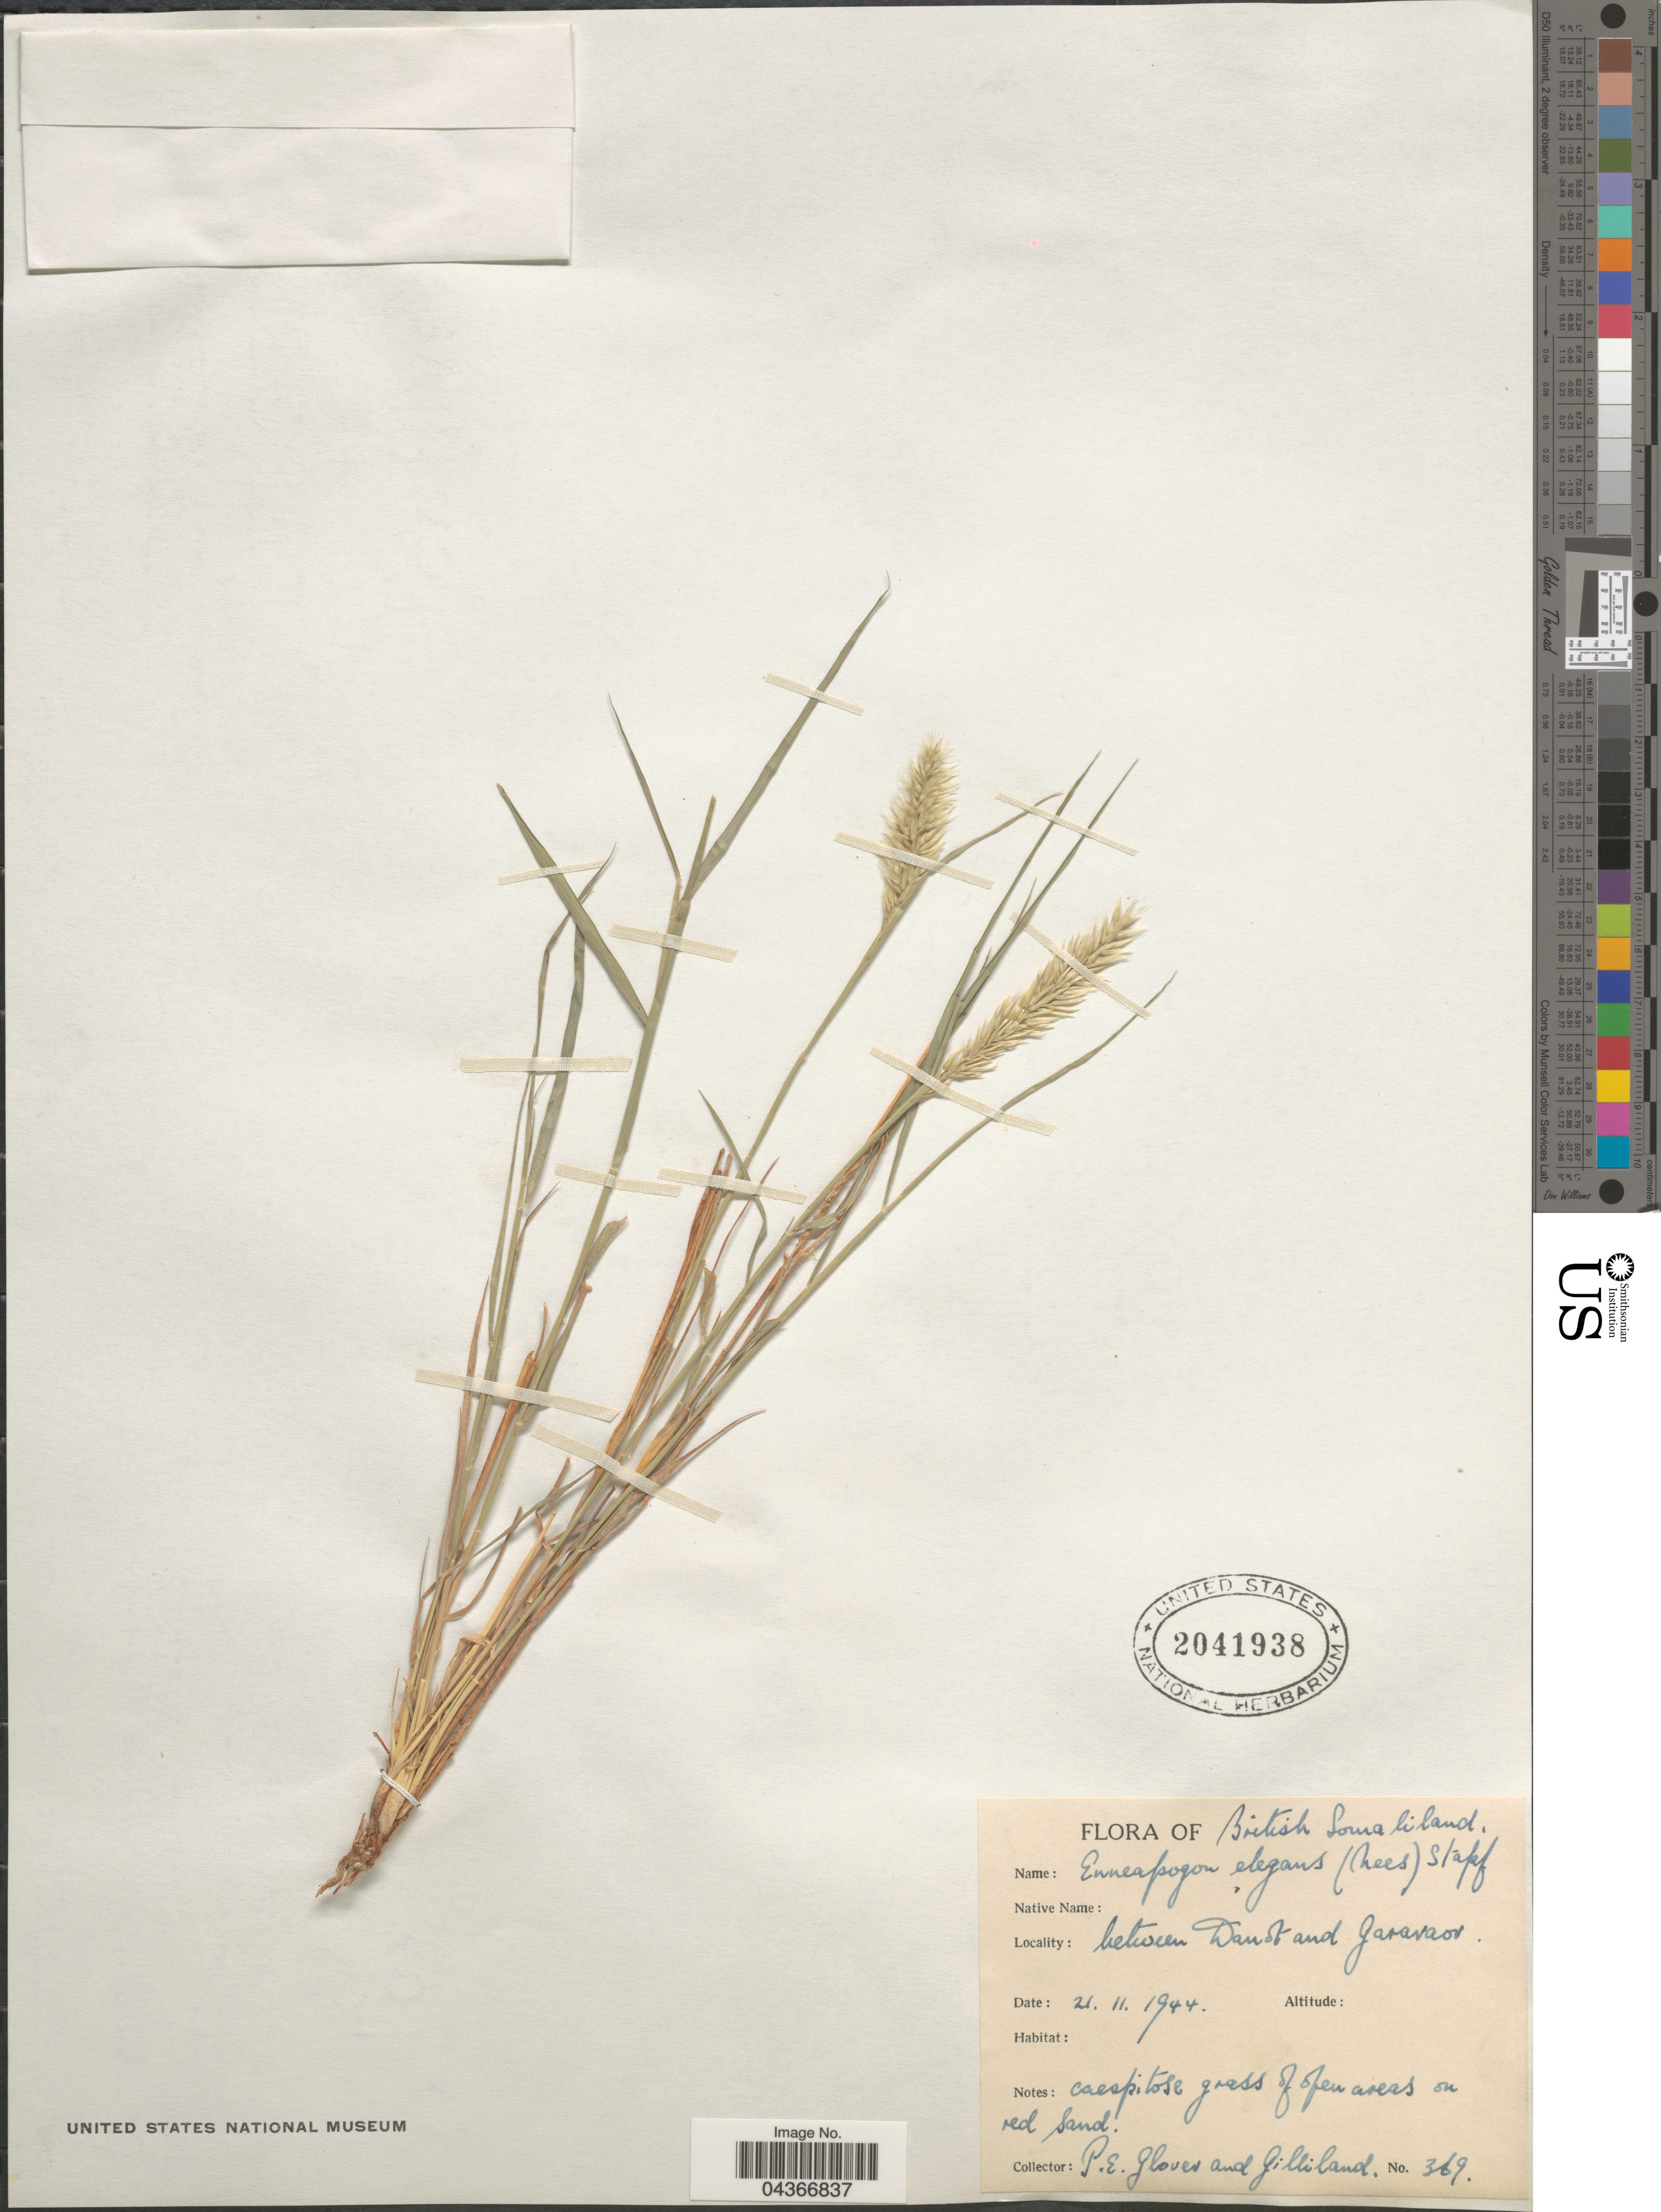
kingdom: Plantae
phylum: Tracheophyta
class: Liliopsida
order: Poales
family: Poaceae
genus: Enneapogon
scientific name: Enneapogon persicus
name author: Boiss.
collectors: P. Glover & Gilliland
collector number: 369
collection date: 1944-11-21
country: Somalia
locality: British Somaliland. Between Dandt [interpreted] and Garavaor [interpreted].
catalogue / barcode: US 2041938